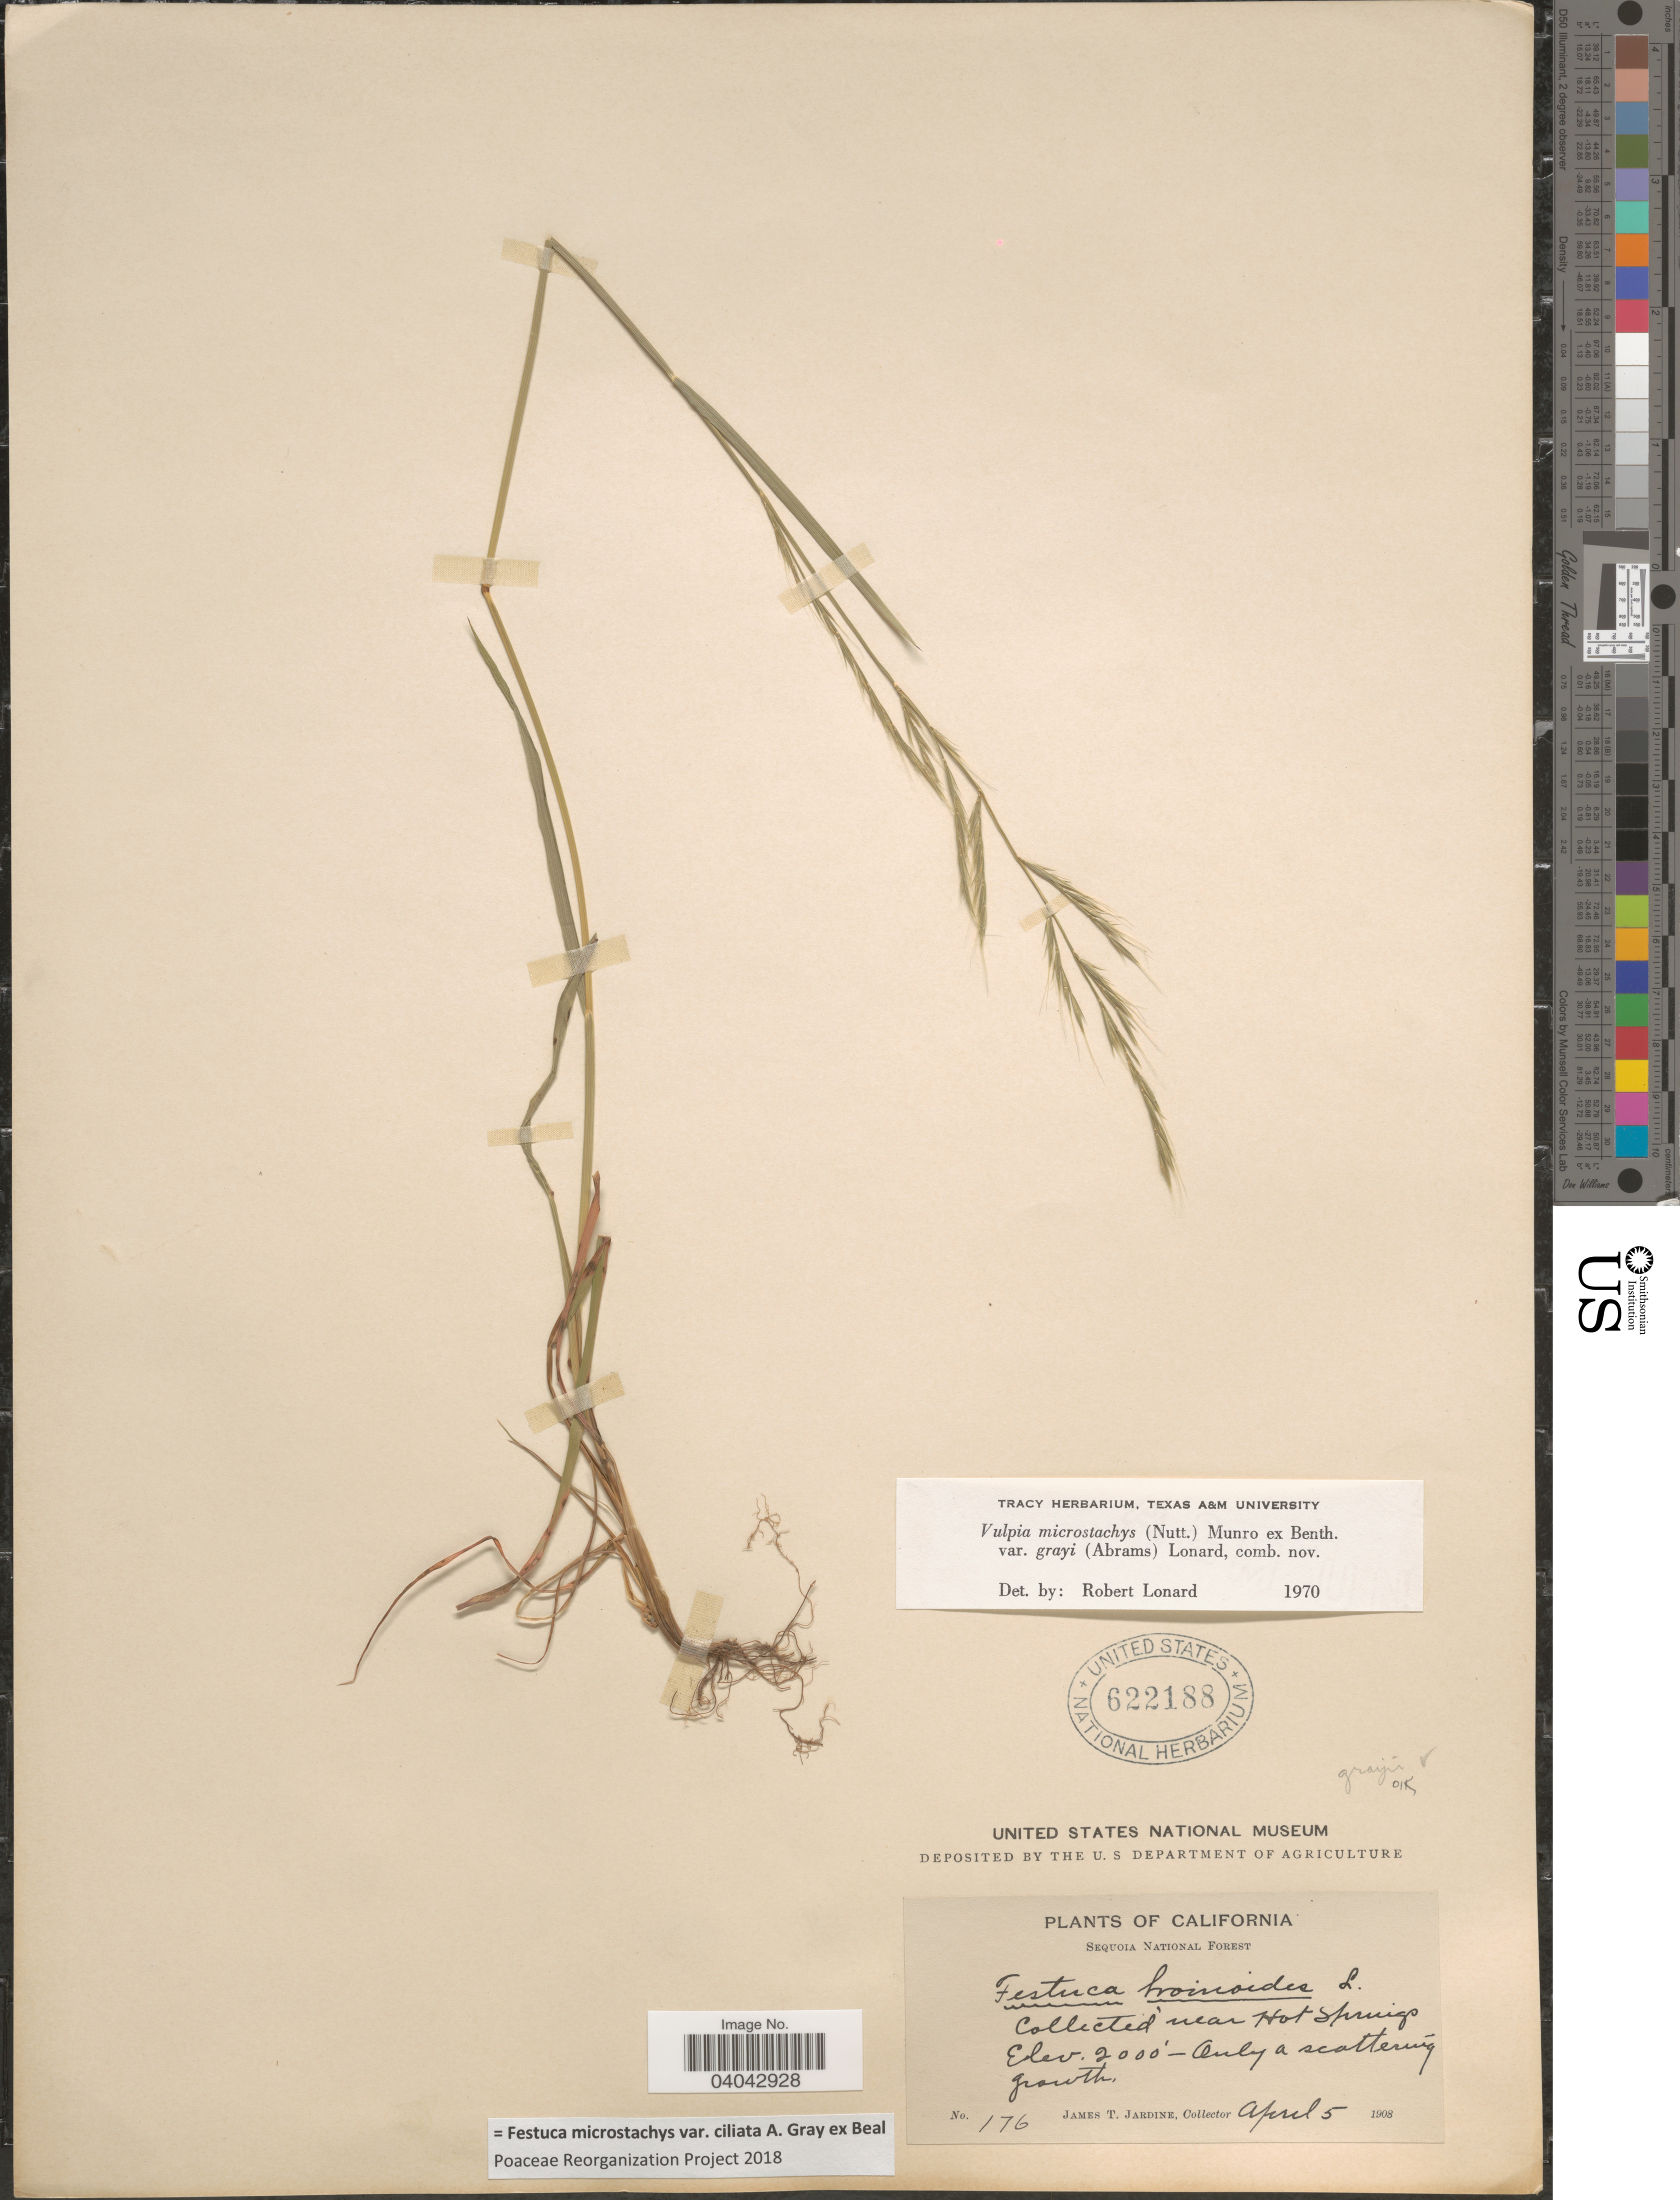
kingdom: Plantae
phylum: Tracheophyta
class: Liliopsida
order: Poales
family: Poaceae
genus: Festuca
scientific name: Festuca microstachys var. ciliata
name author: A. Gray ex W.J. Beal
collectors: J. T. Jardine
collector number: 176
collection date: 1908-04-05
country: United States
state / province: California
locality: Sequoia National Forest. Near Hot Springs.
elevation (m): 610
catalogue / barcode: US 622188